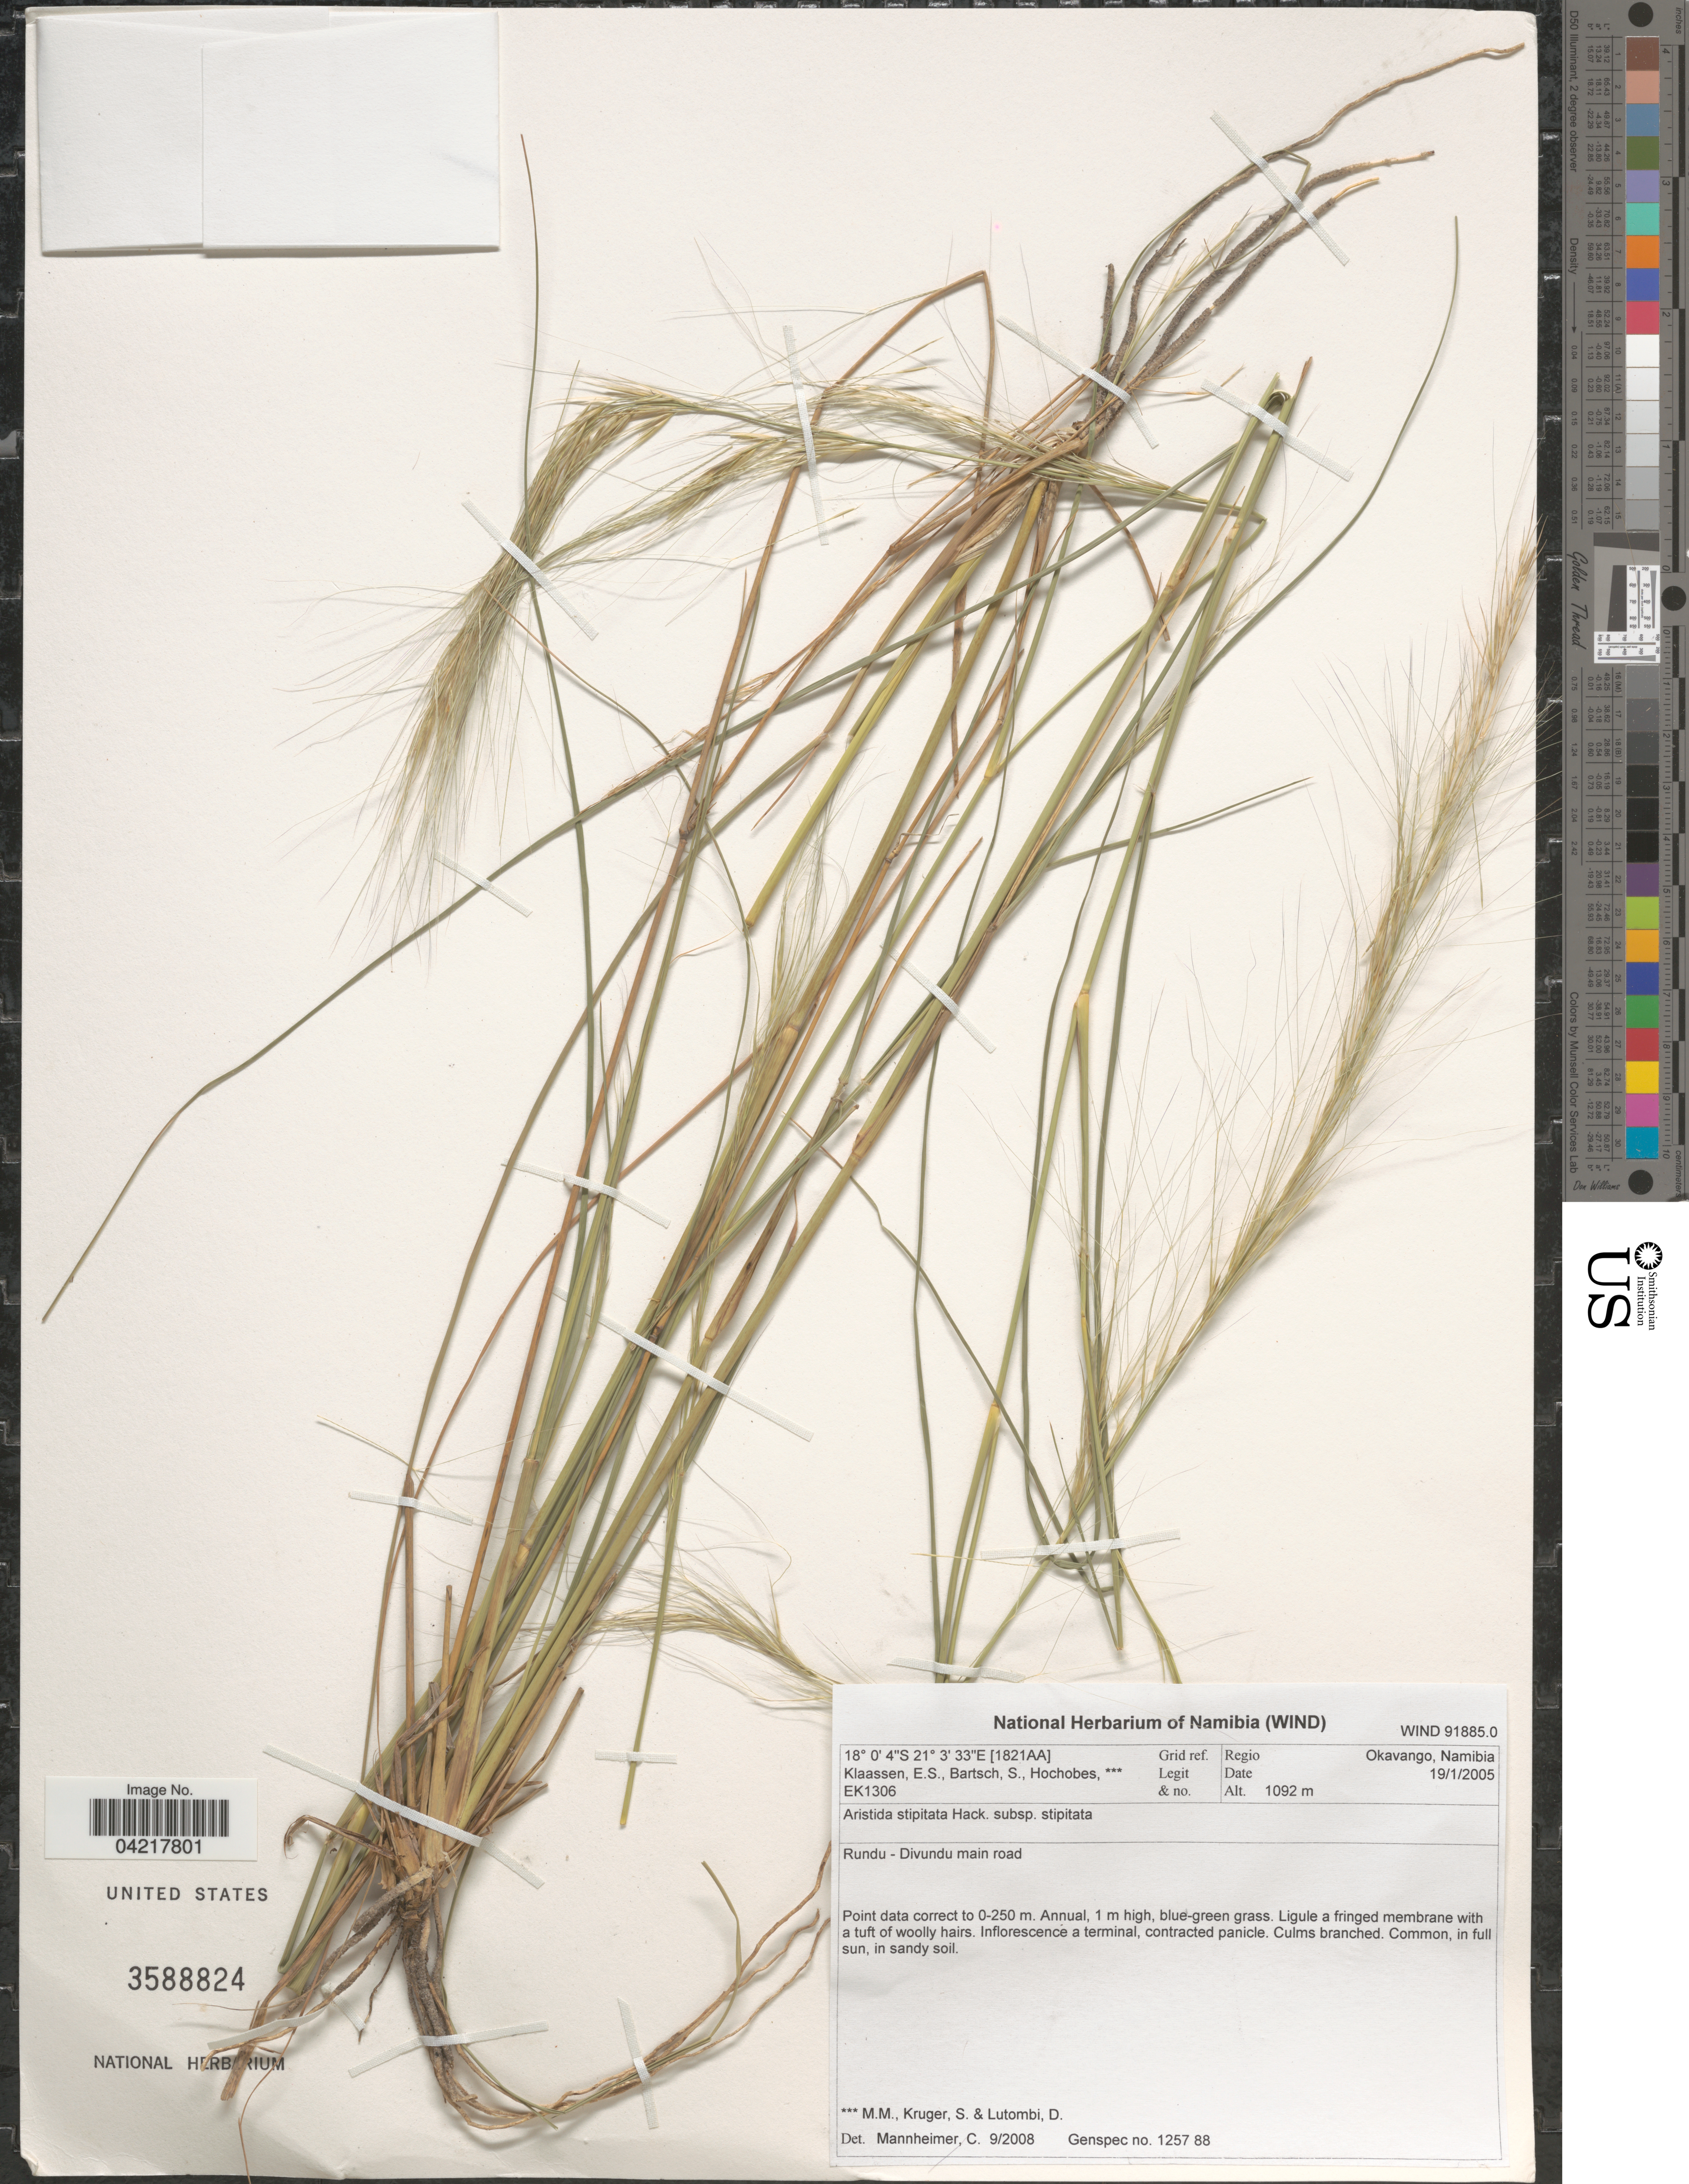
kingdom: Plantae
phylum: Tracheophyta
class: Liliopsida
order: Poales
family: Poaceae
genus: Aristida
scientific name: Aristida stipitata var. graciliflora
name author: (Pilg.) De Winter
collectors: E. S. Klaassen, S. Bartsch, M. Hochobes, S. Kruger & D. Lutombi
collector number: EK1306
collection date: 2005-01-19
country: Namibia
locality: [1821AA] Grid ref. Regio Okavango. Rundu - Divundu main road.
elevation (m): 1092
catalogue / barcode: US 3588824